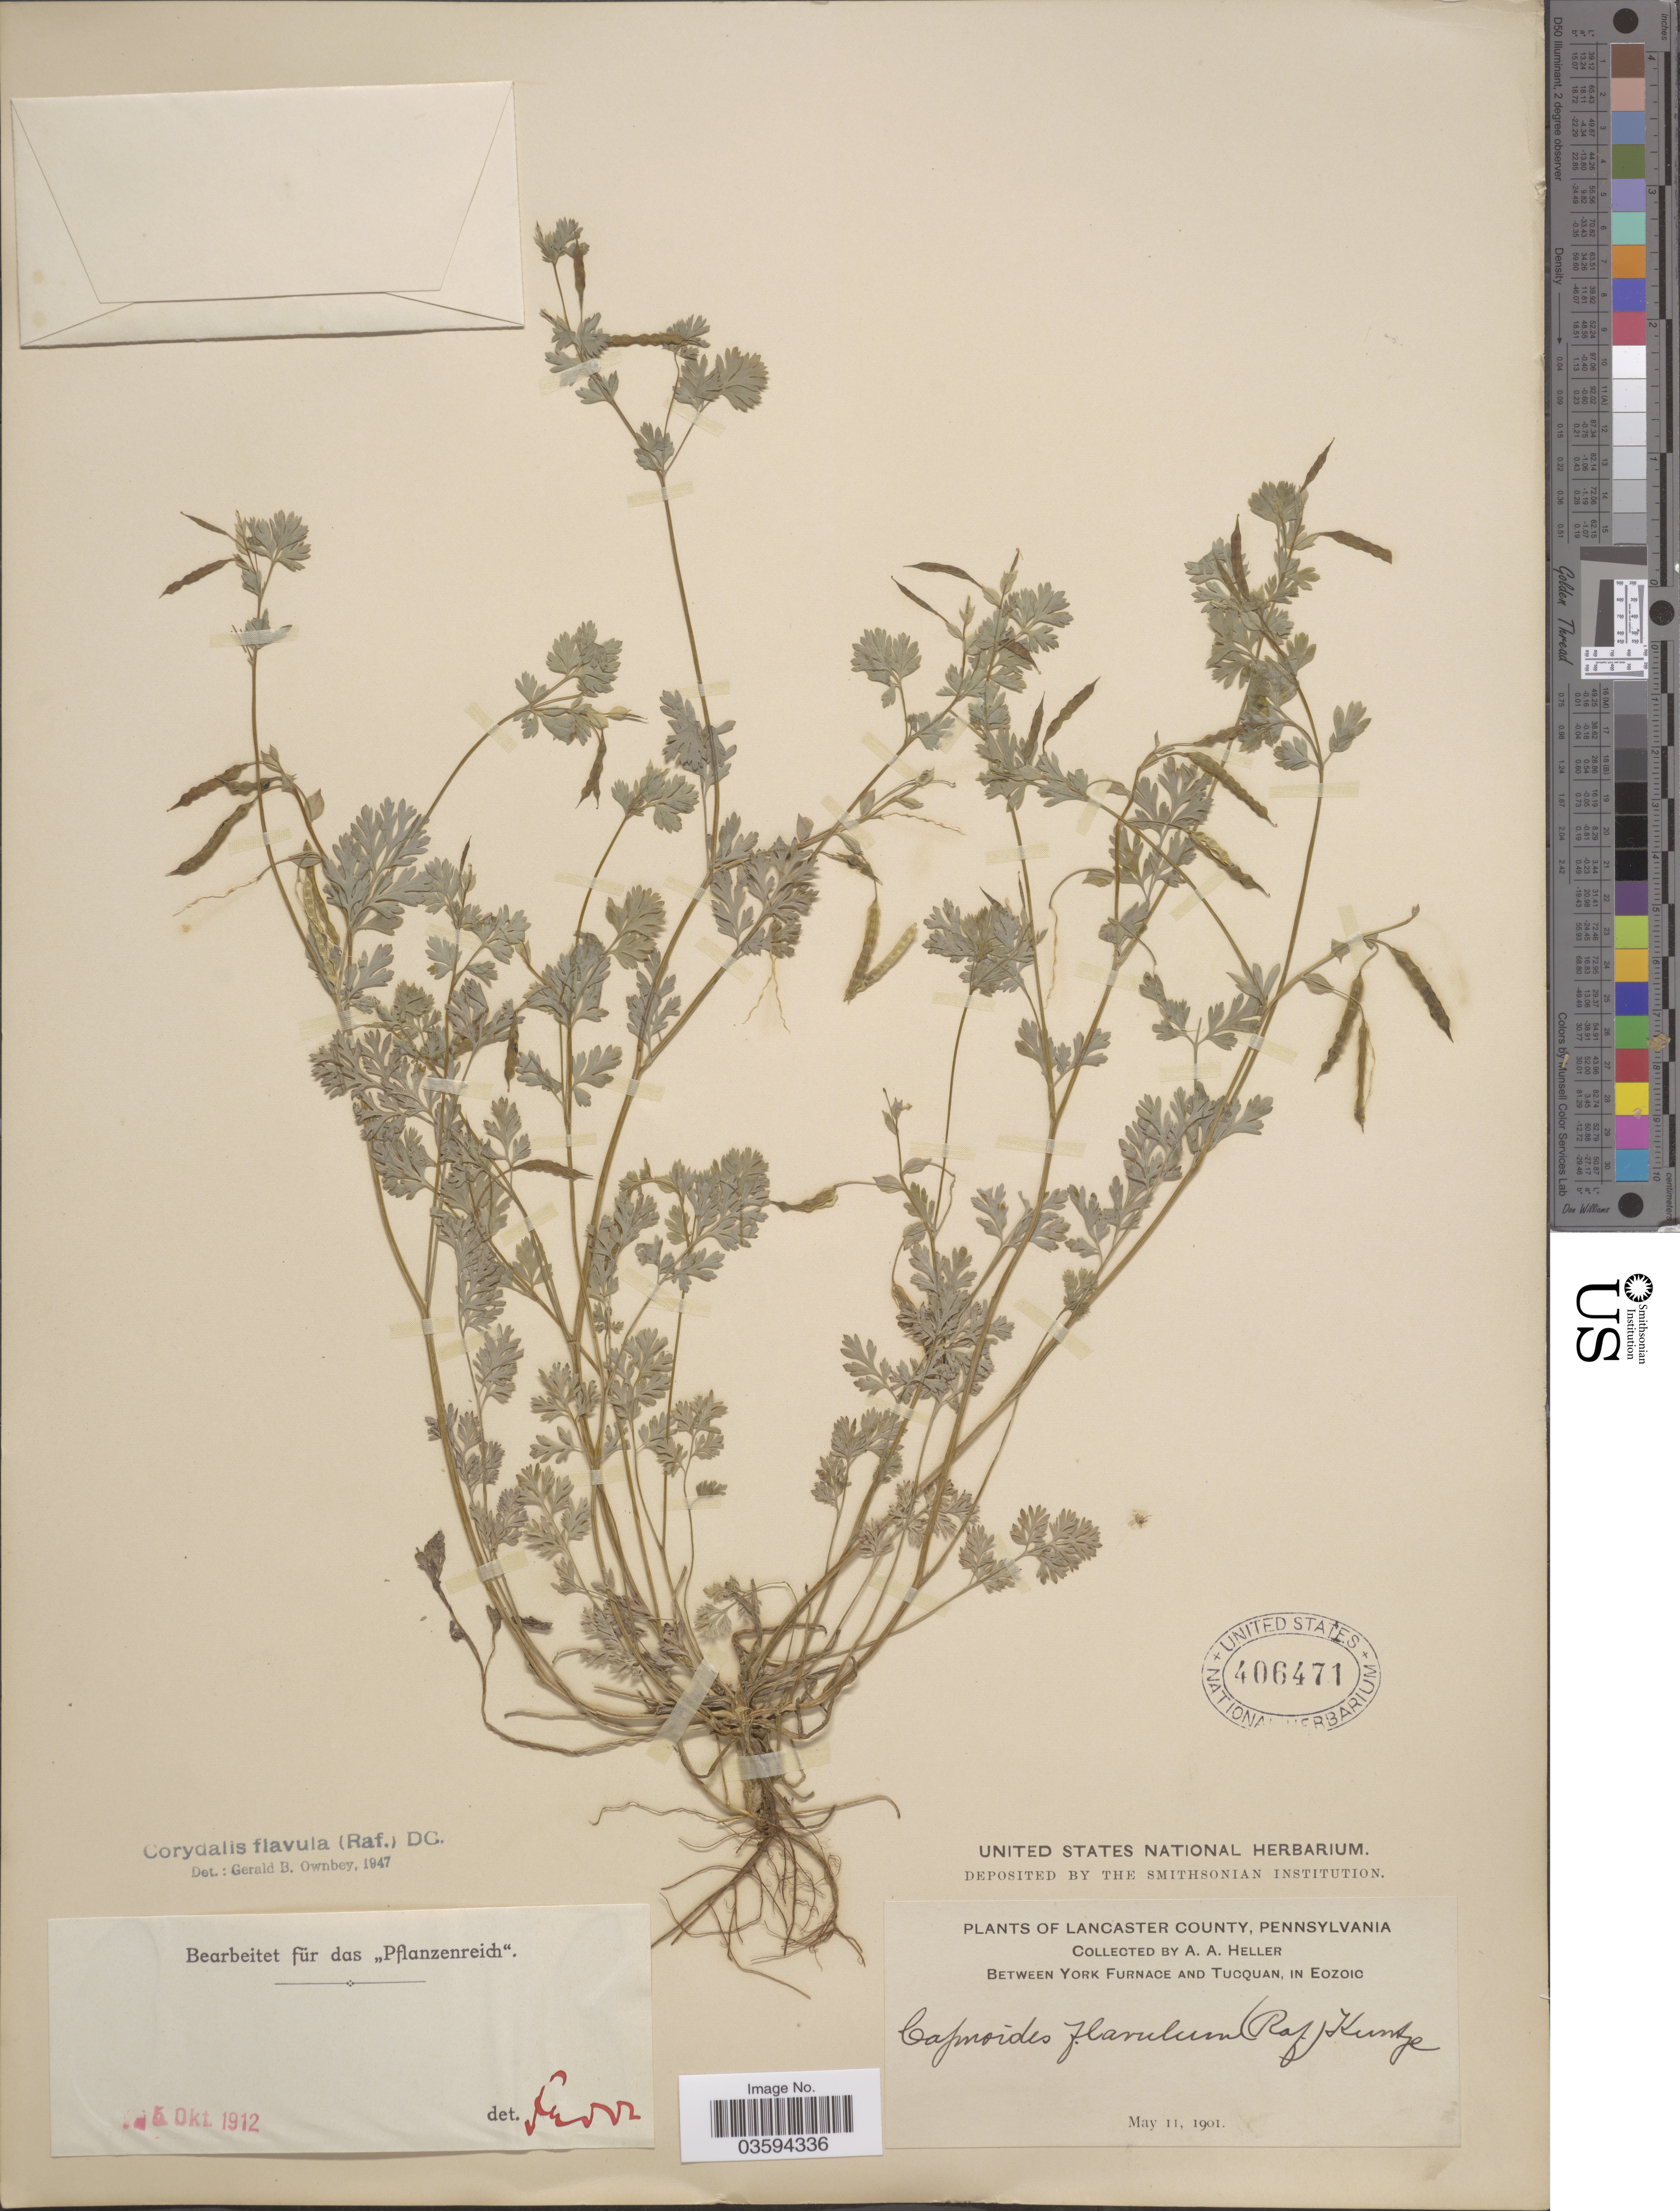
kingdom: Plantae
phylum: Tracheophyta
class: Magnoliopsida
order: Ranunculales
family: Papaveraceae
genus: Corydalis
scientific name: Corydalis flavula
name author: (Raf.) DC.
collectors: A. A. Heller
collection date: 1901-05-11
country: United States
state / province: Pennsylvania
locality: Lancaster County. Between York Furnance and Tucquan, in Eozoic.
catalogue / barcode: US 406471